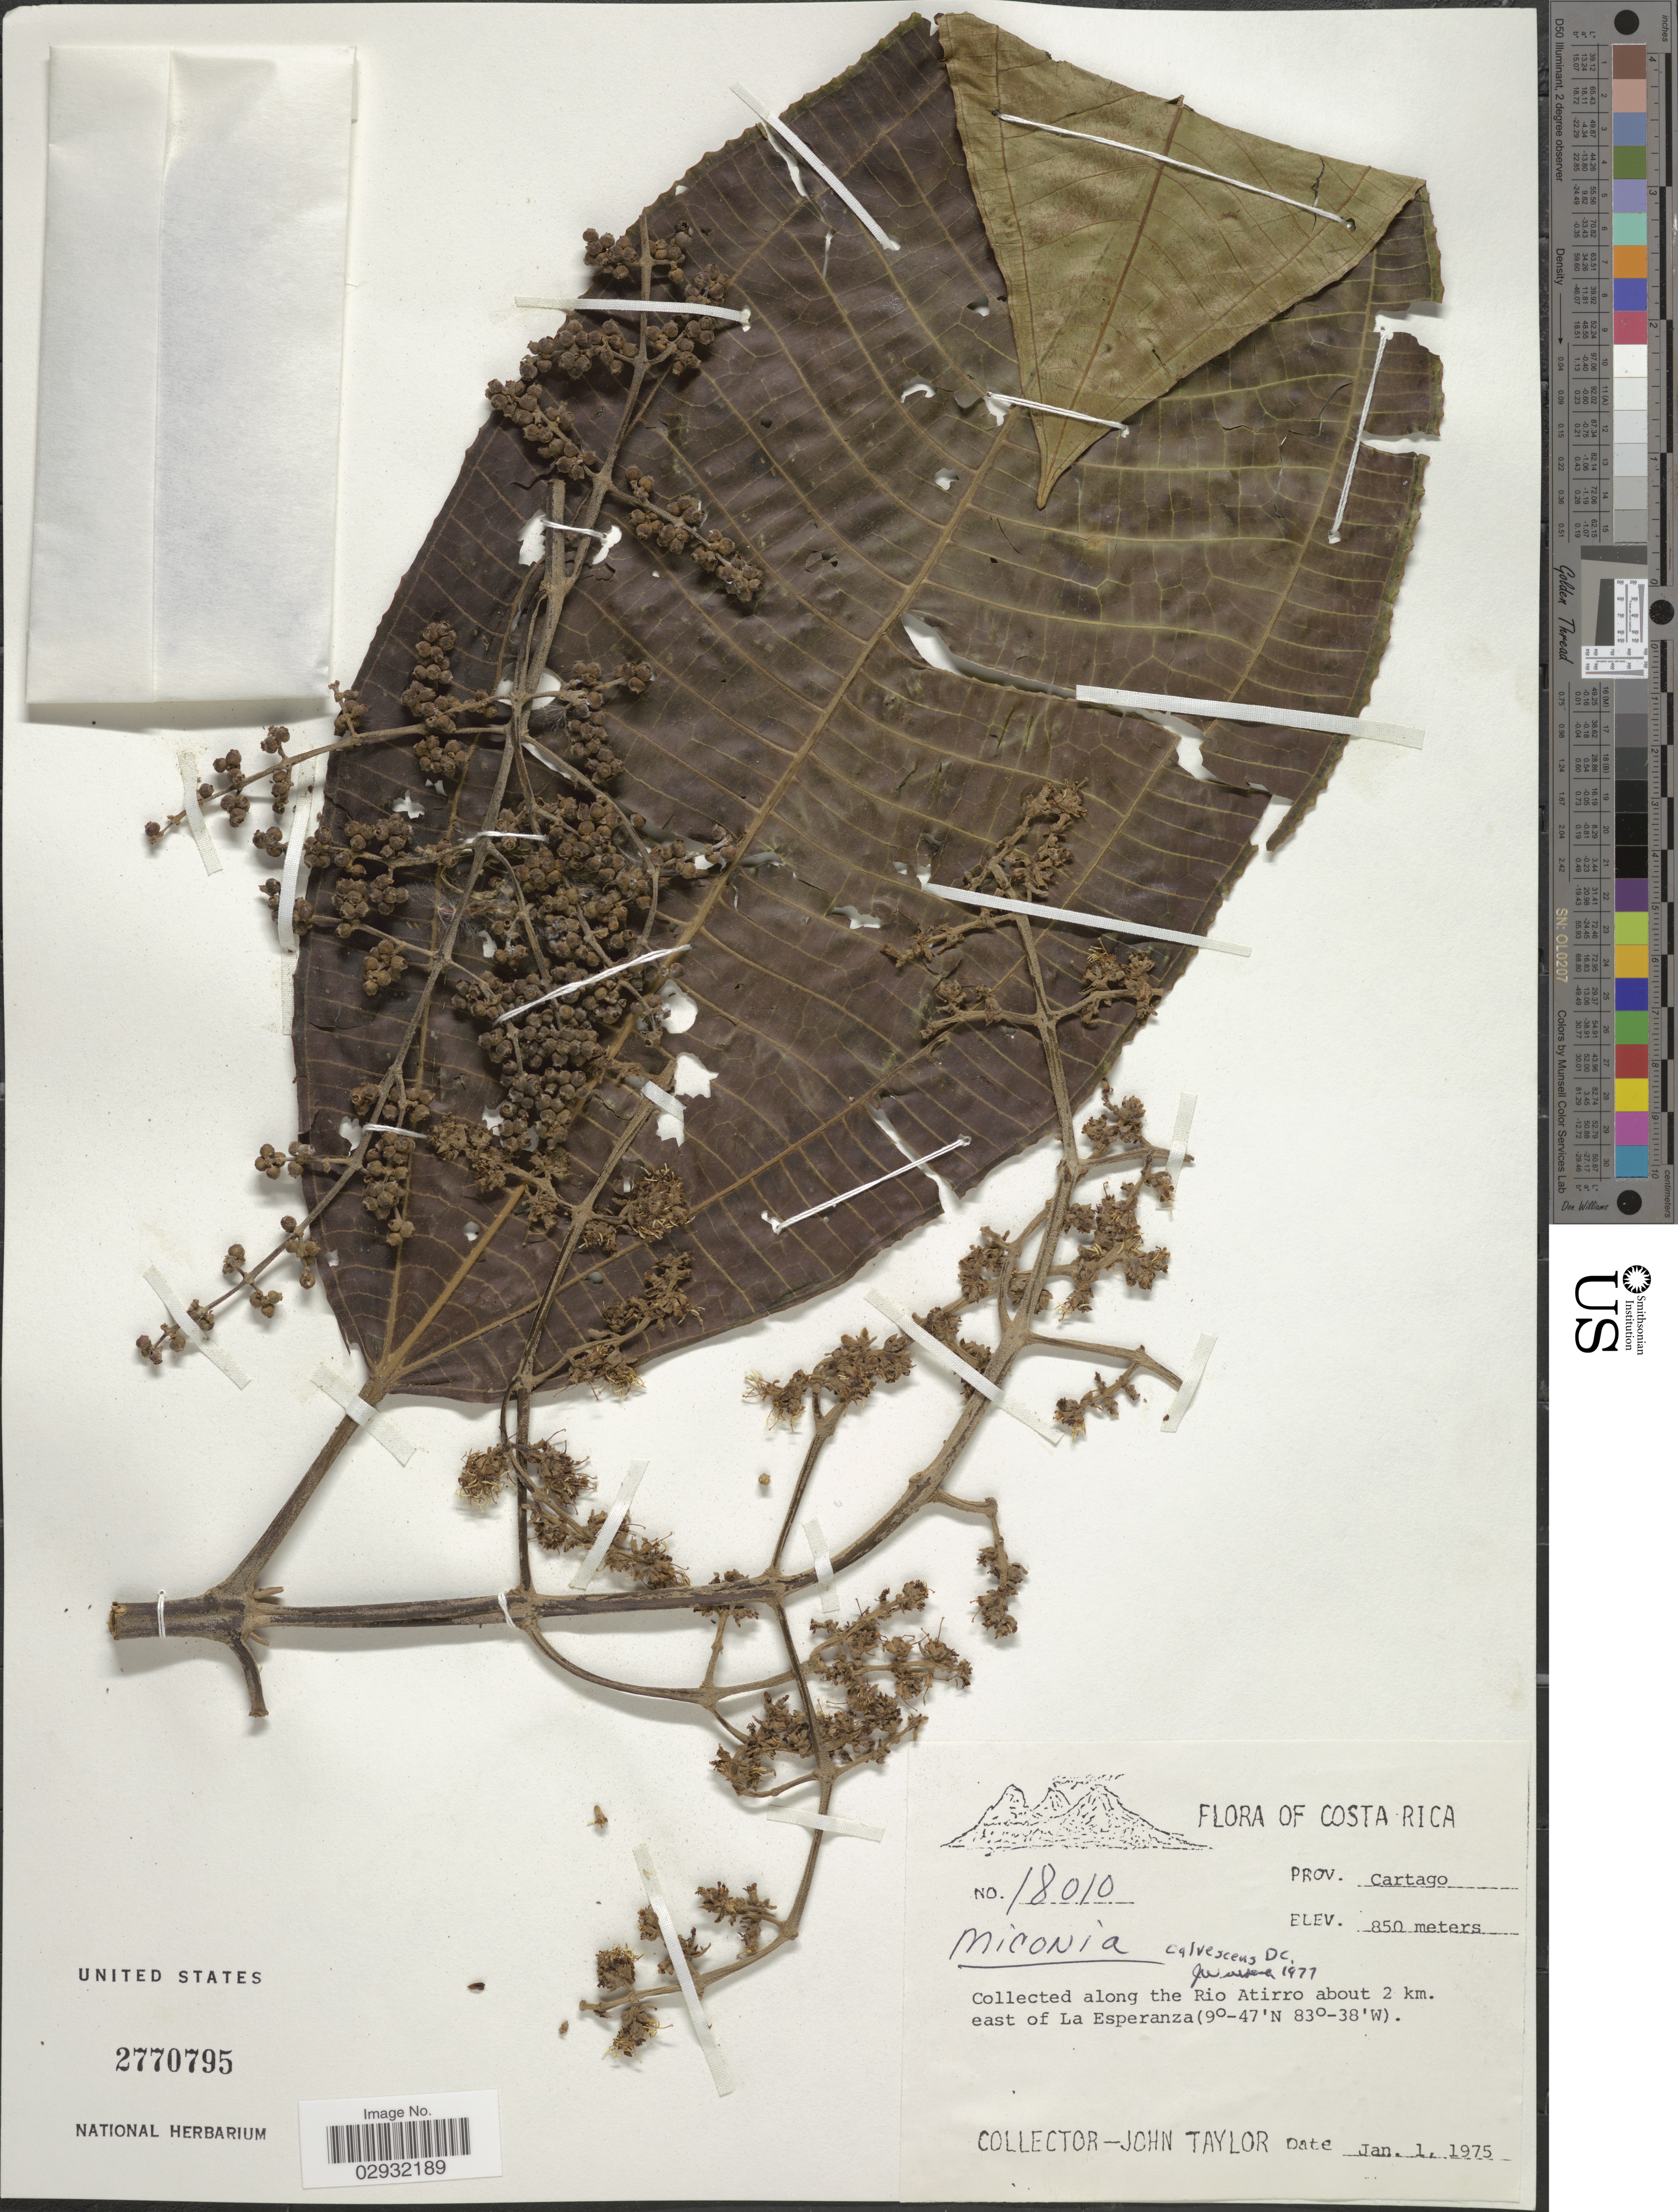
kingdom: Plantae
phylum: Tracheophyta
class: Magnoliopsida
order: Myrtales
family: Melastomataceae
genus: Miconia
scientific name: Miconia calvescens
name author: DC.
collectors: J. Taylor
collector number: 18010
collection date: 1975-01-01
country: Costa Rica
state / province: Cartago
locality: Along the Rio Atirro about 2 km. east of La Esperanza.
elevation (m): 850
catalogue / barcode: US 2770795